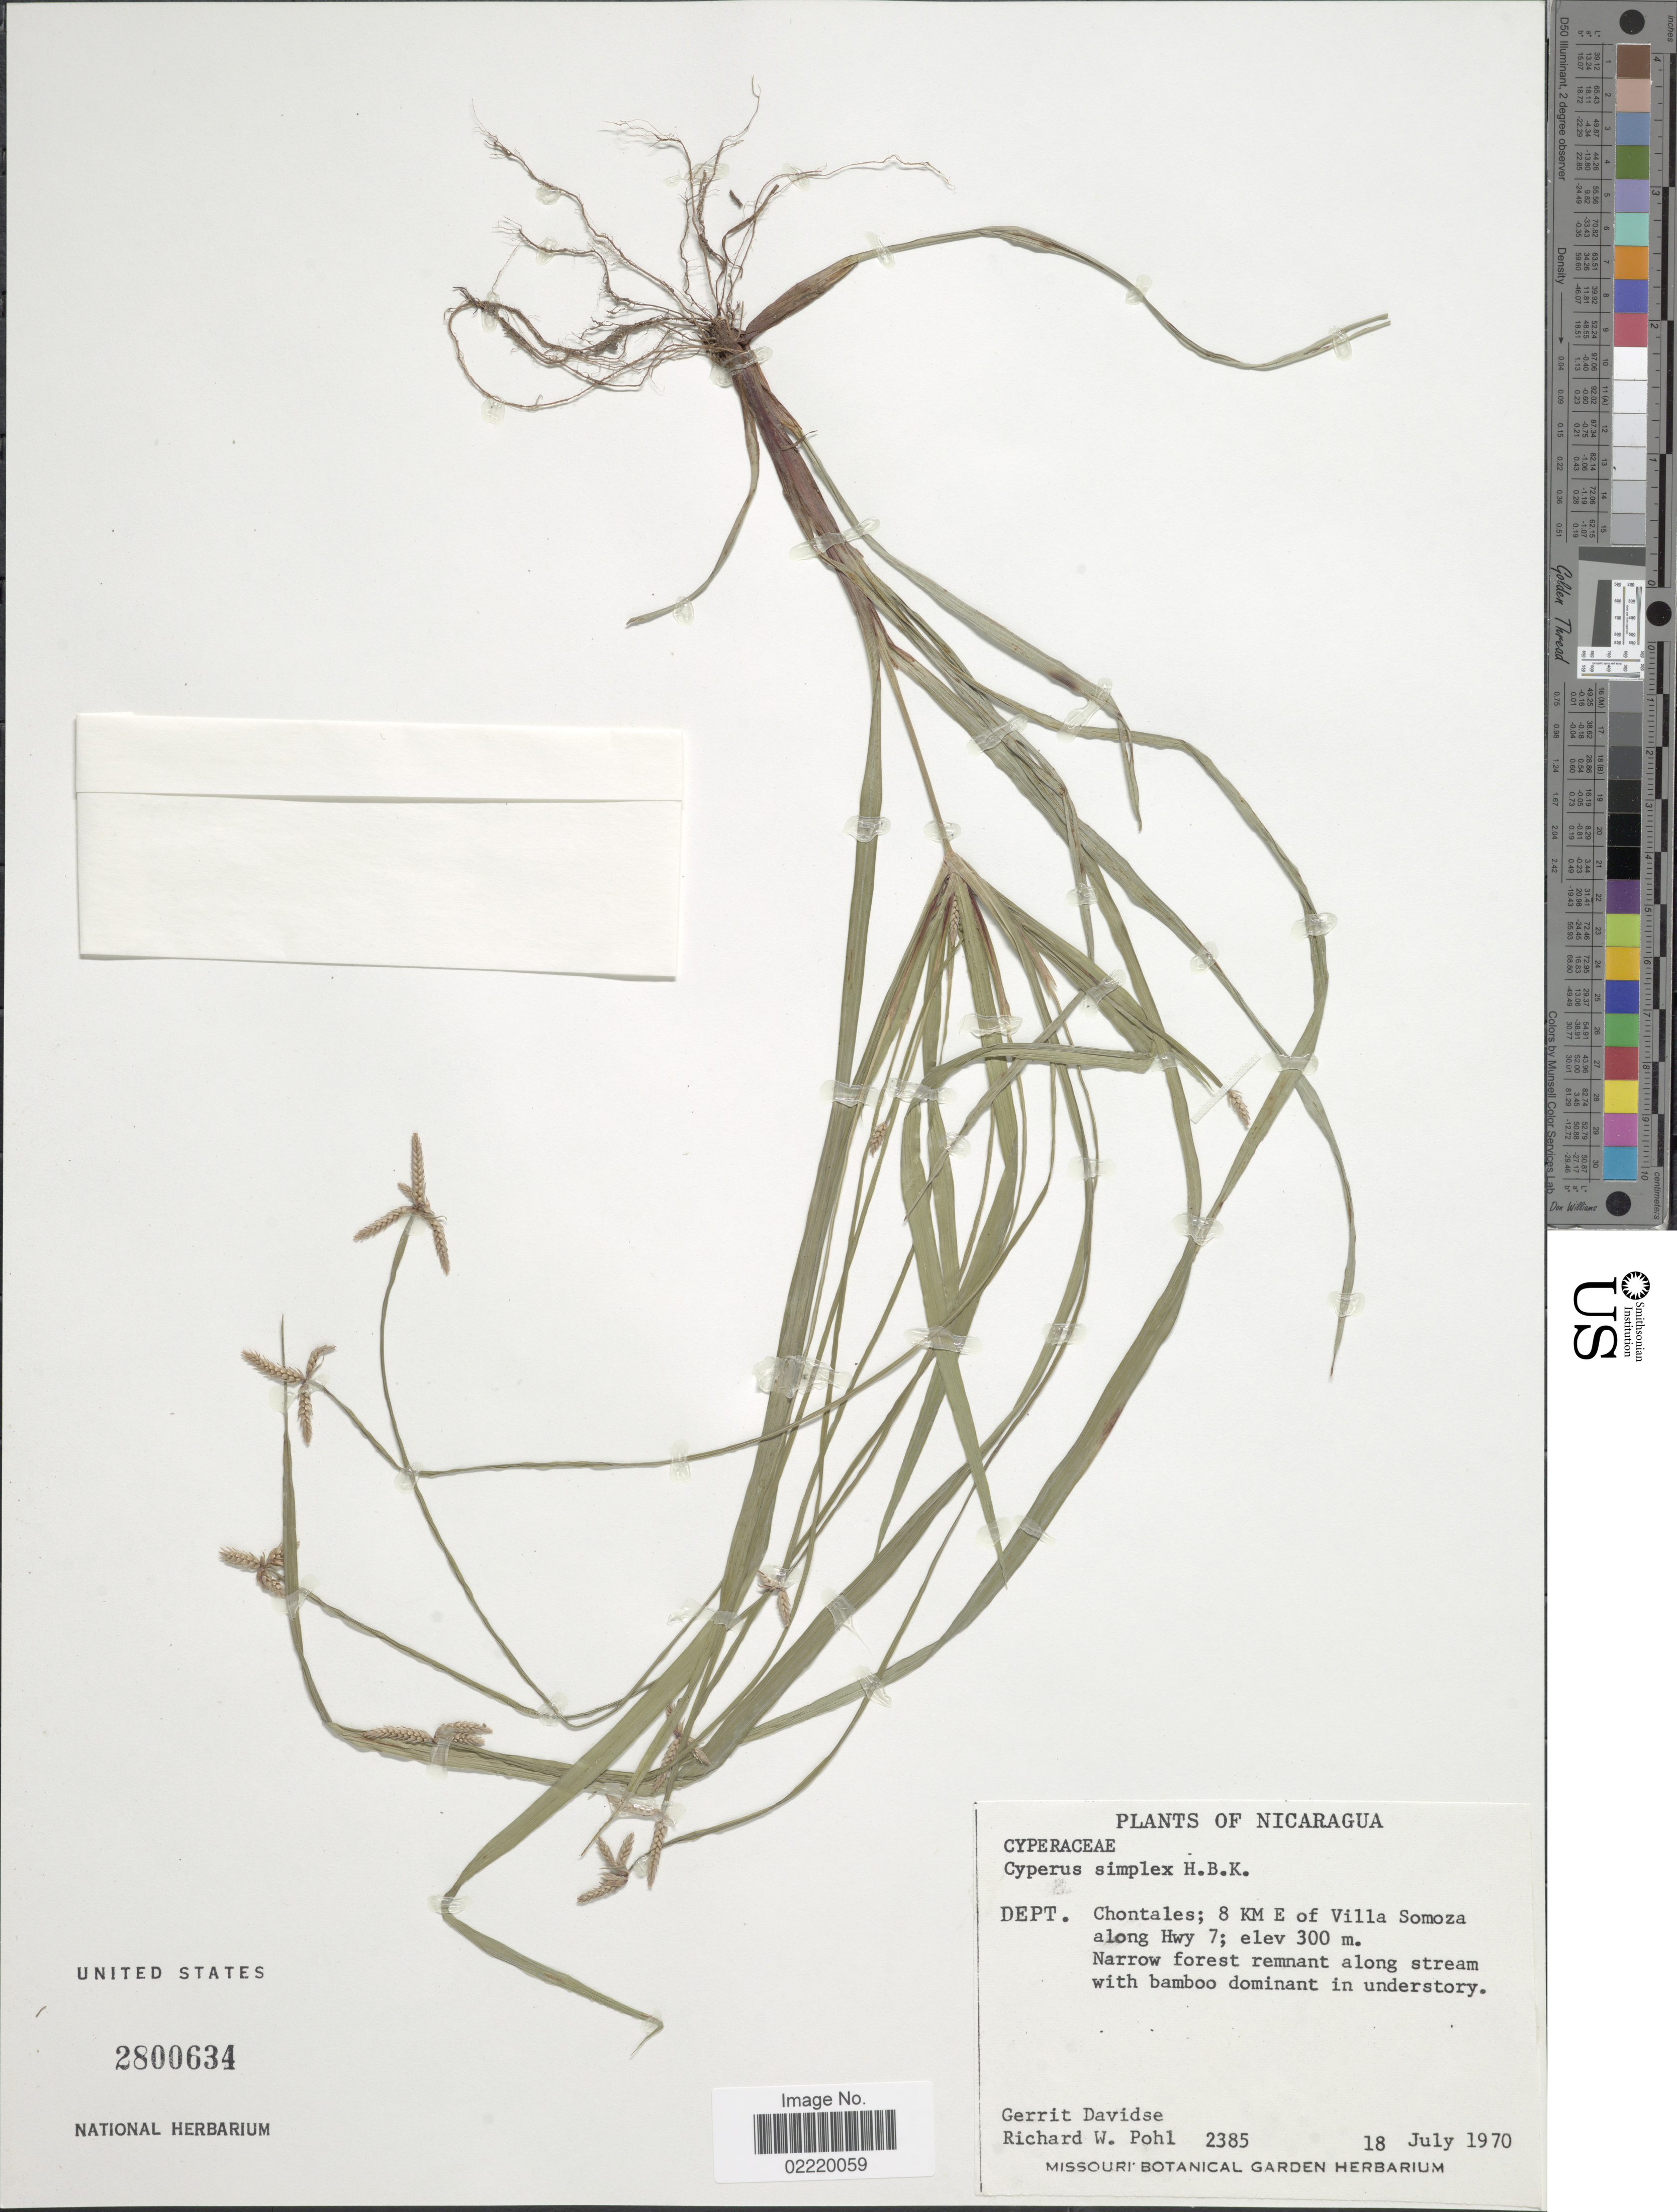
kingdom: Plantae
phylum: Tracheophyta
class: Liliopsida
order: Poales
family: Cyperaceae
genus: Cyperus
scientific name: Cyperus simplex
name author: Kunth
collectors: G. Davidse & R. W. Pohl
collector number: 2385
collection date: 1970-07-18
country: Nicaragua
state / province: Chontales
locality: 8 KM E of Villa Somoza along Hwy 7, narrow forest remnant along stream with bamboo dominant in understory.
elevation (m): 300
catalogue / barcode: US 2800634